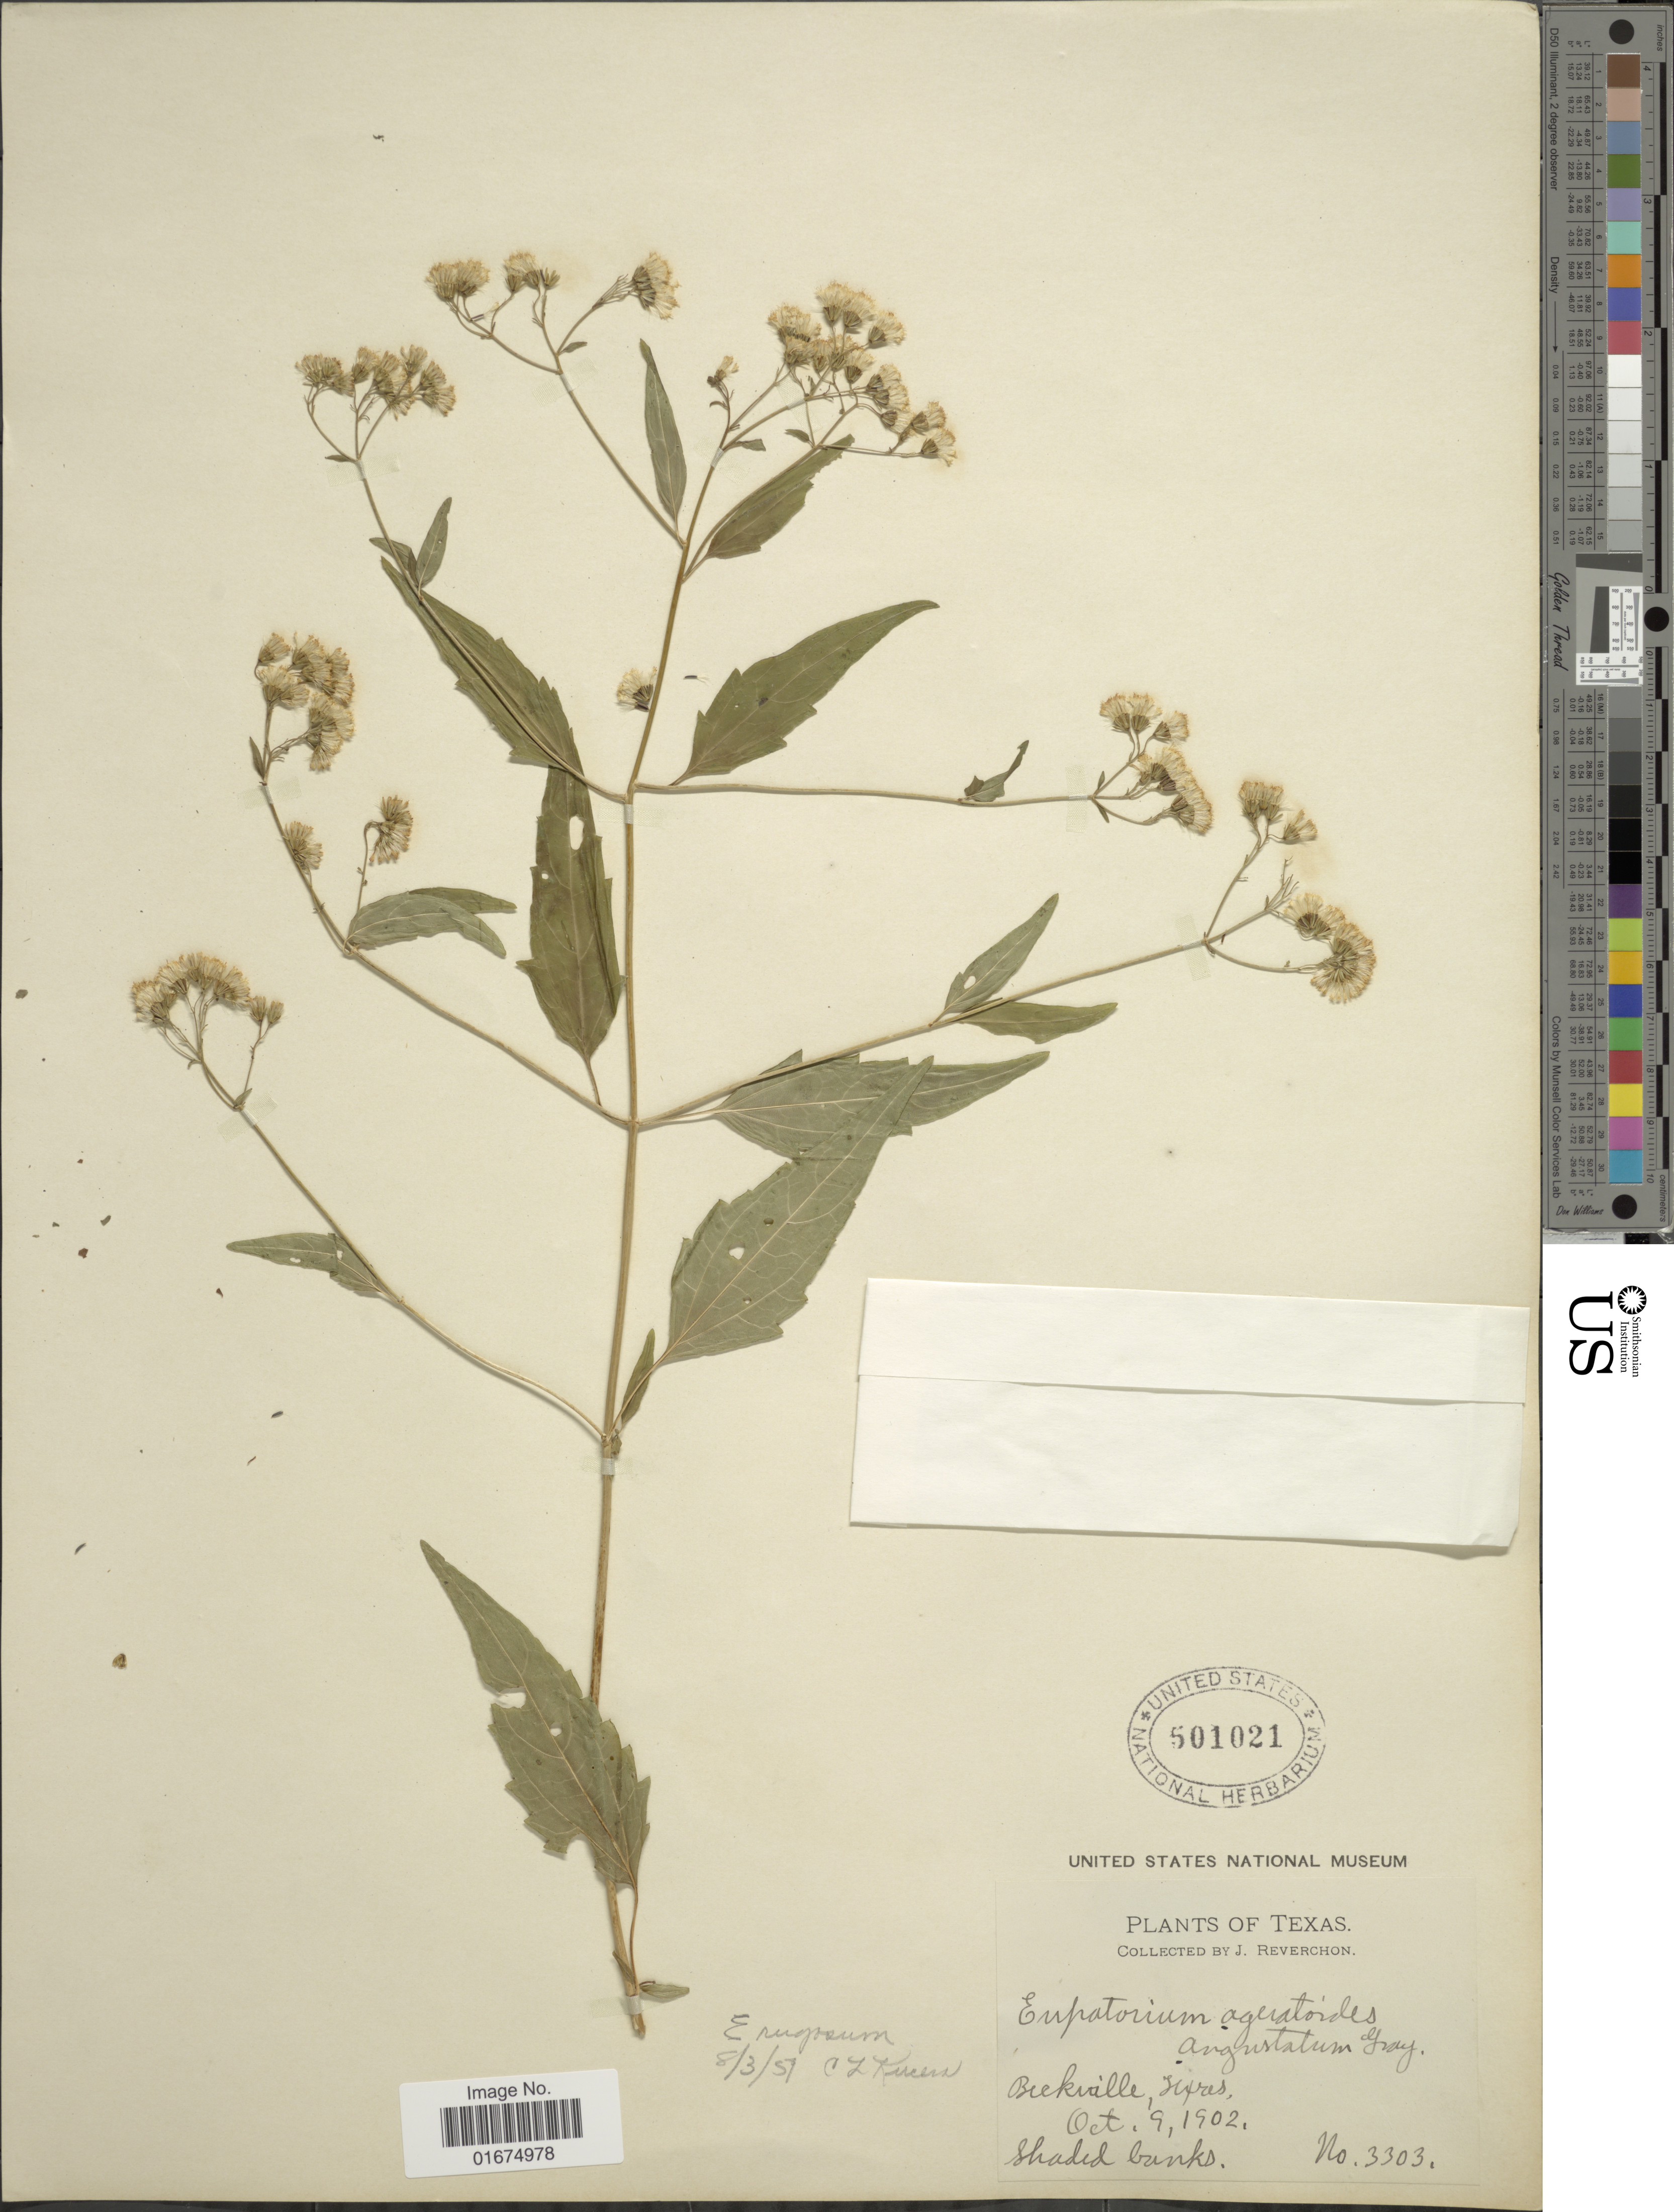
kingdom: Plantae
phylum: Tracheophyta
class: Magnoliopsida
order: Asterales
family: Asteraceae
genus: Ageratina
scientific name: Ageratina altissima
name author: (L.) R.M. King & H. Rob.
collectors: J. Reverchon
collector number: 3303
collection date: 1902-10-09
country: United States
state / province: Texas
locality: Beckville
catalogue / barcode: US 501021